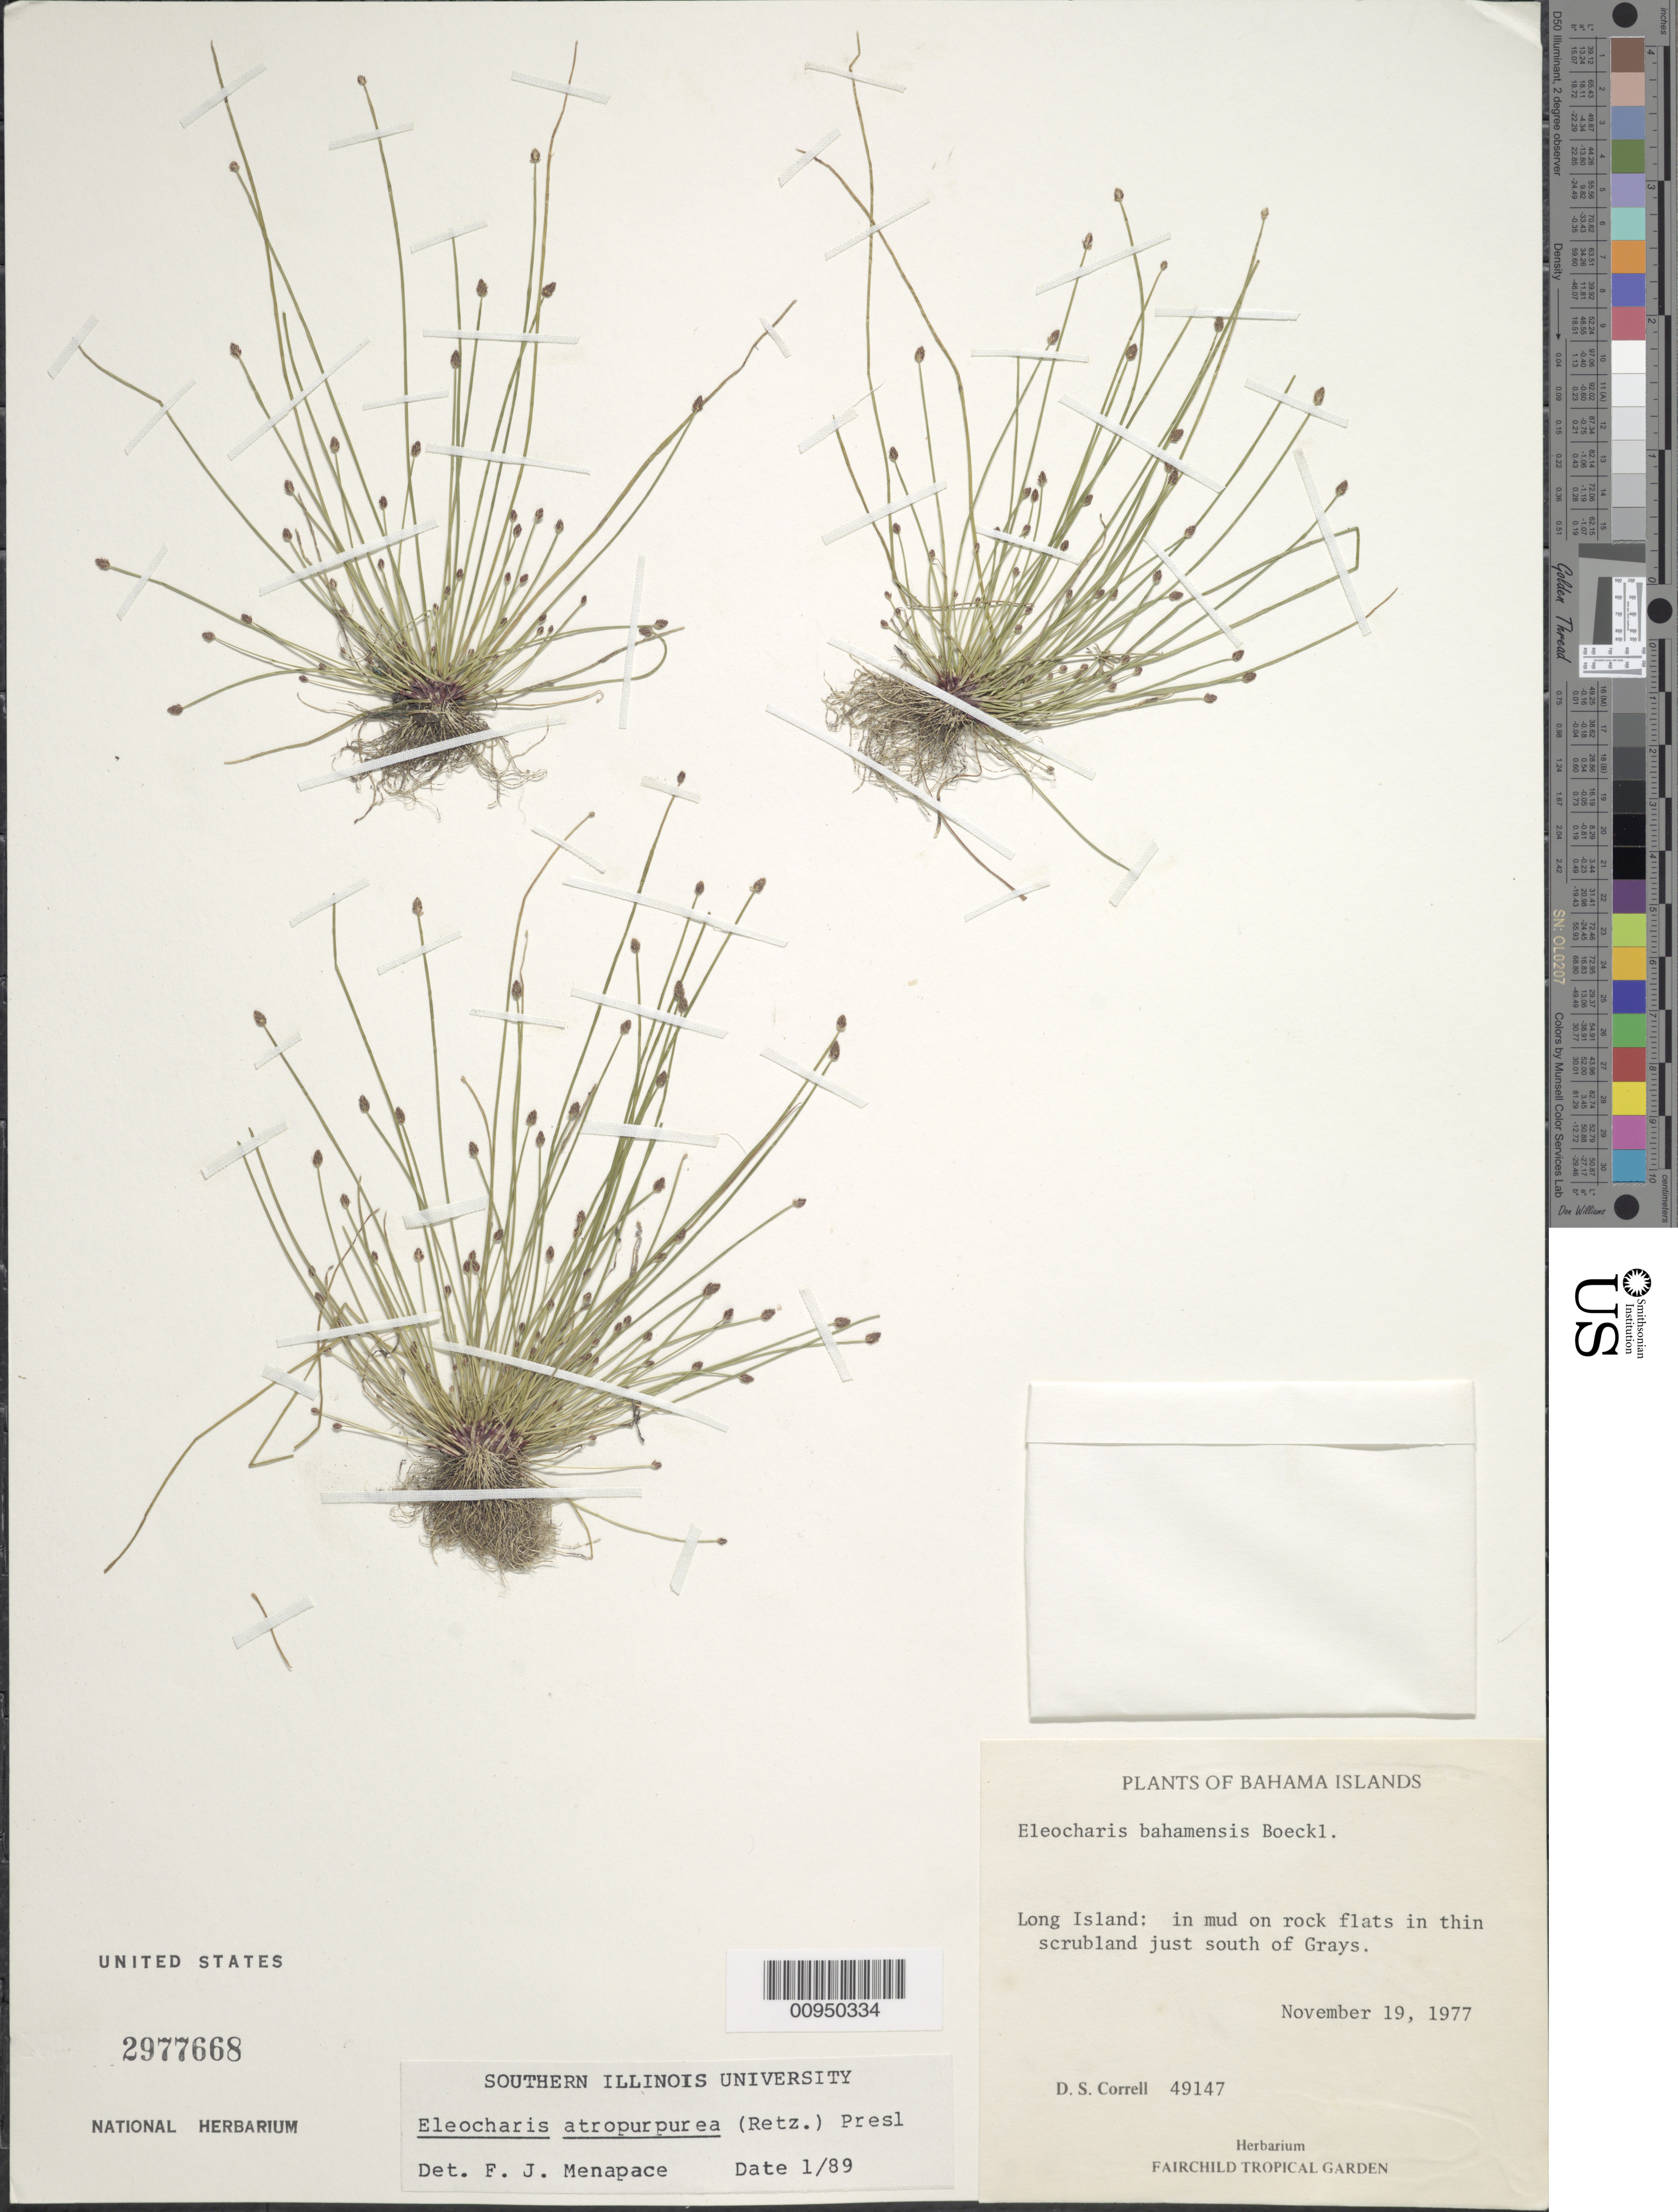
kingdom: Plantae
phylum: Tracheophyta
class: Liliopsida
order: Poales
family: Cyperaceae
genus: Eleocharis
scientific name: Eleocharis atropurpurea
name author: (Retz.) J. Presl & C. Presl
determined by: Menapace, F. J.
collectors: D. S. Correll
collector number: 49147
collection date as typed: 19 Nov 1977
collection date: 1977-11-19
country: Bahamas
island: Long Island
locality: Just south of Grays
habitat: In mud on rock flats in this scrubland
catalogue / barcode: US 2977668